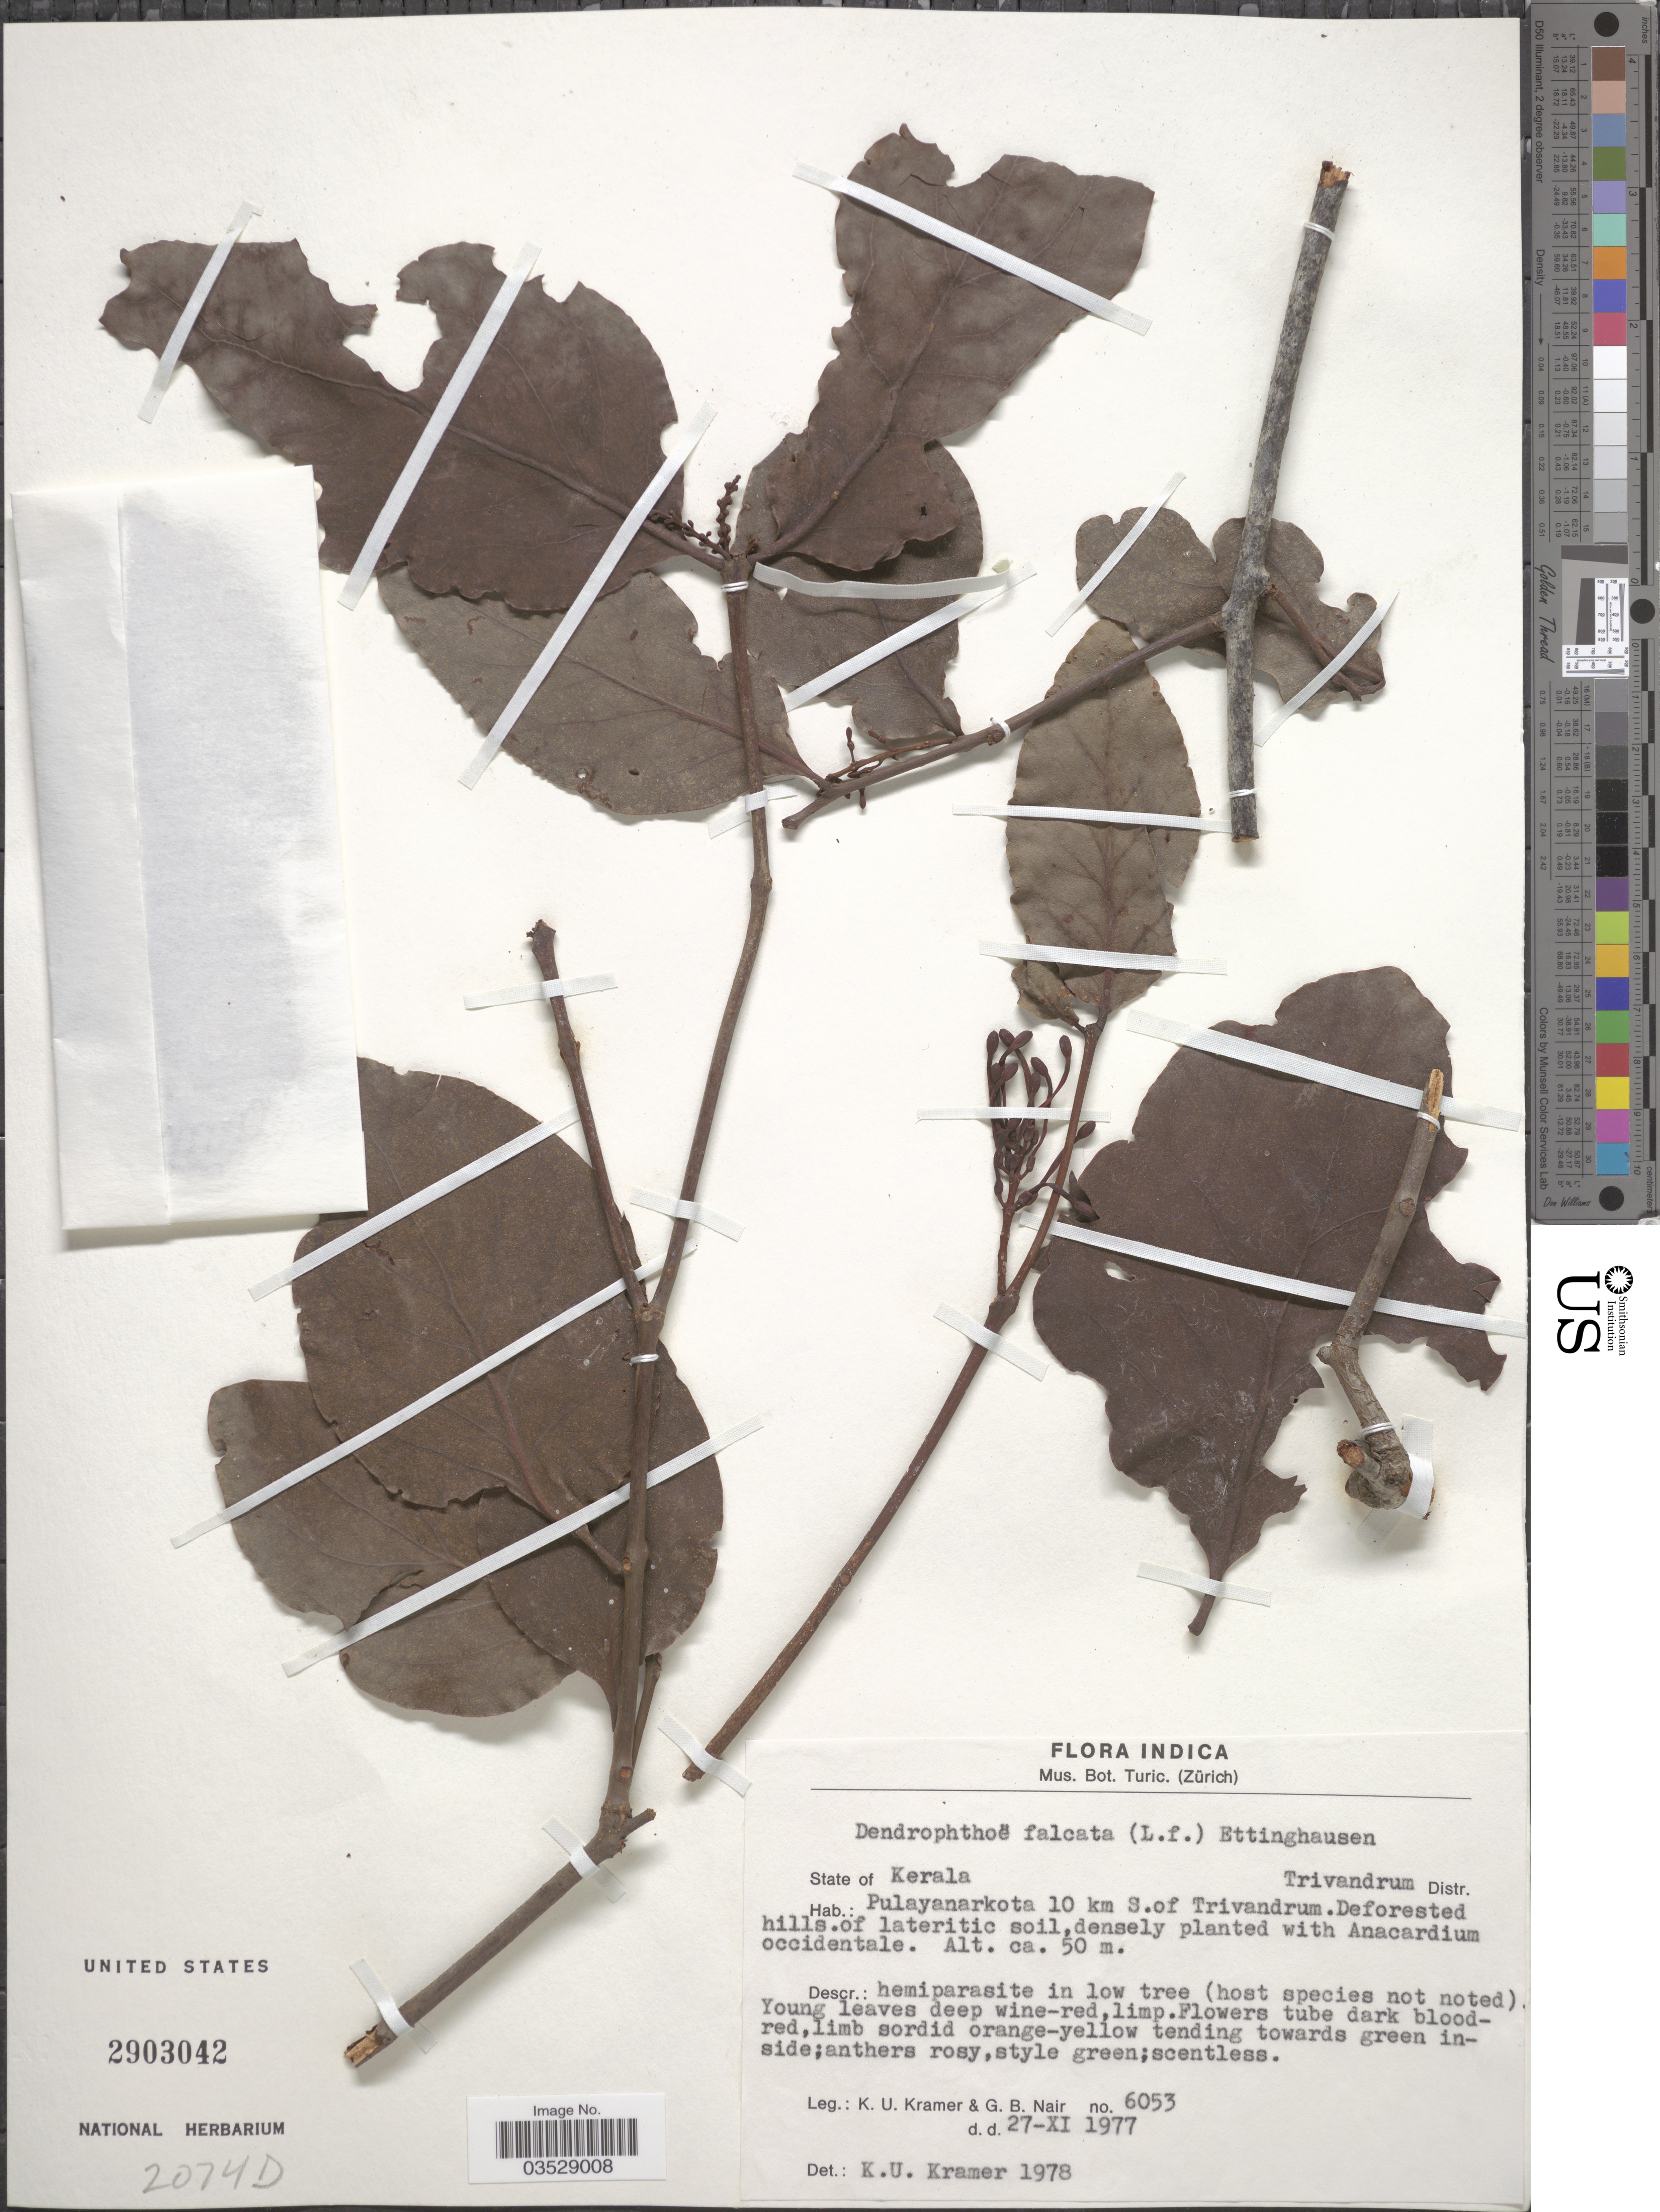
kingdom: Plantae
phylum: Tracheophyta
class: Magnoliopsida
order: Santalales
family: Loranthaceae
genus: Dendrophthoe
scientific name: Dendrophthoe falcata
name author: (L. f.) Ettingsh.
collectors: K. U. Kramer & G. Nair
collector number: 6053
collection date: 1977-11-27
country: India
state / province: Kerala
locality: Trivandrum Distr. Pulayanarkota 10 km S. of Trivandrum.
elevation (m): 50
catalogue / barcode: US 2903042